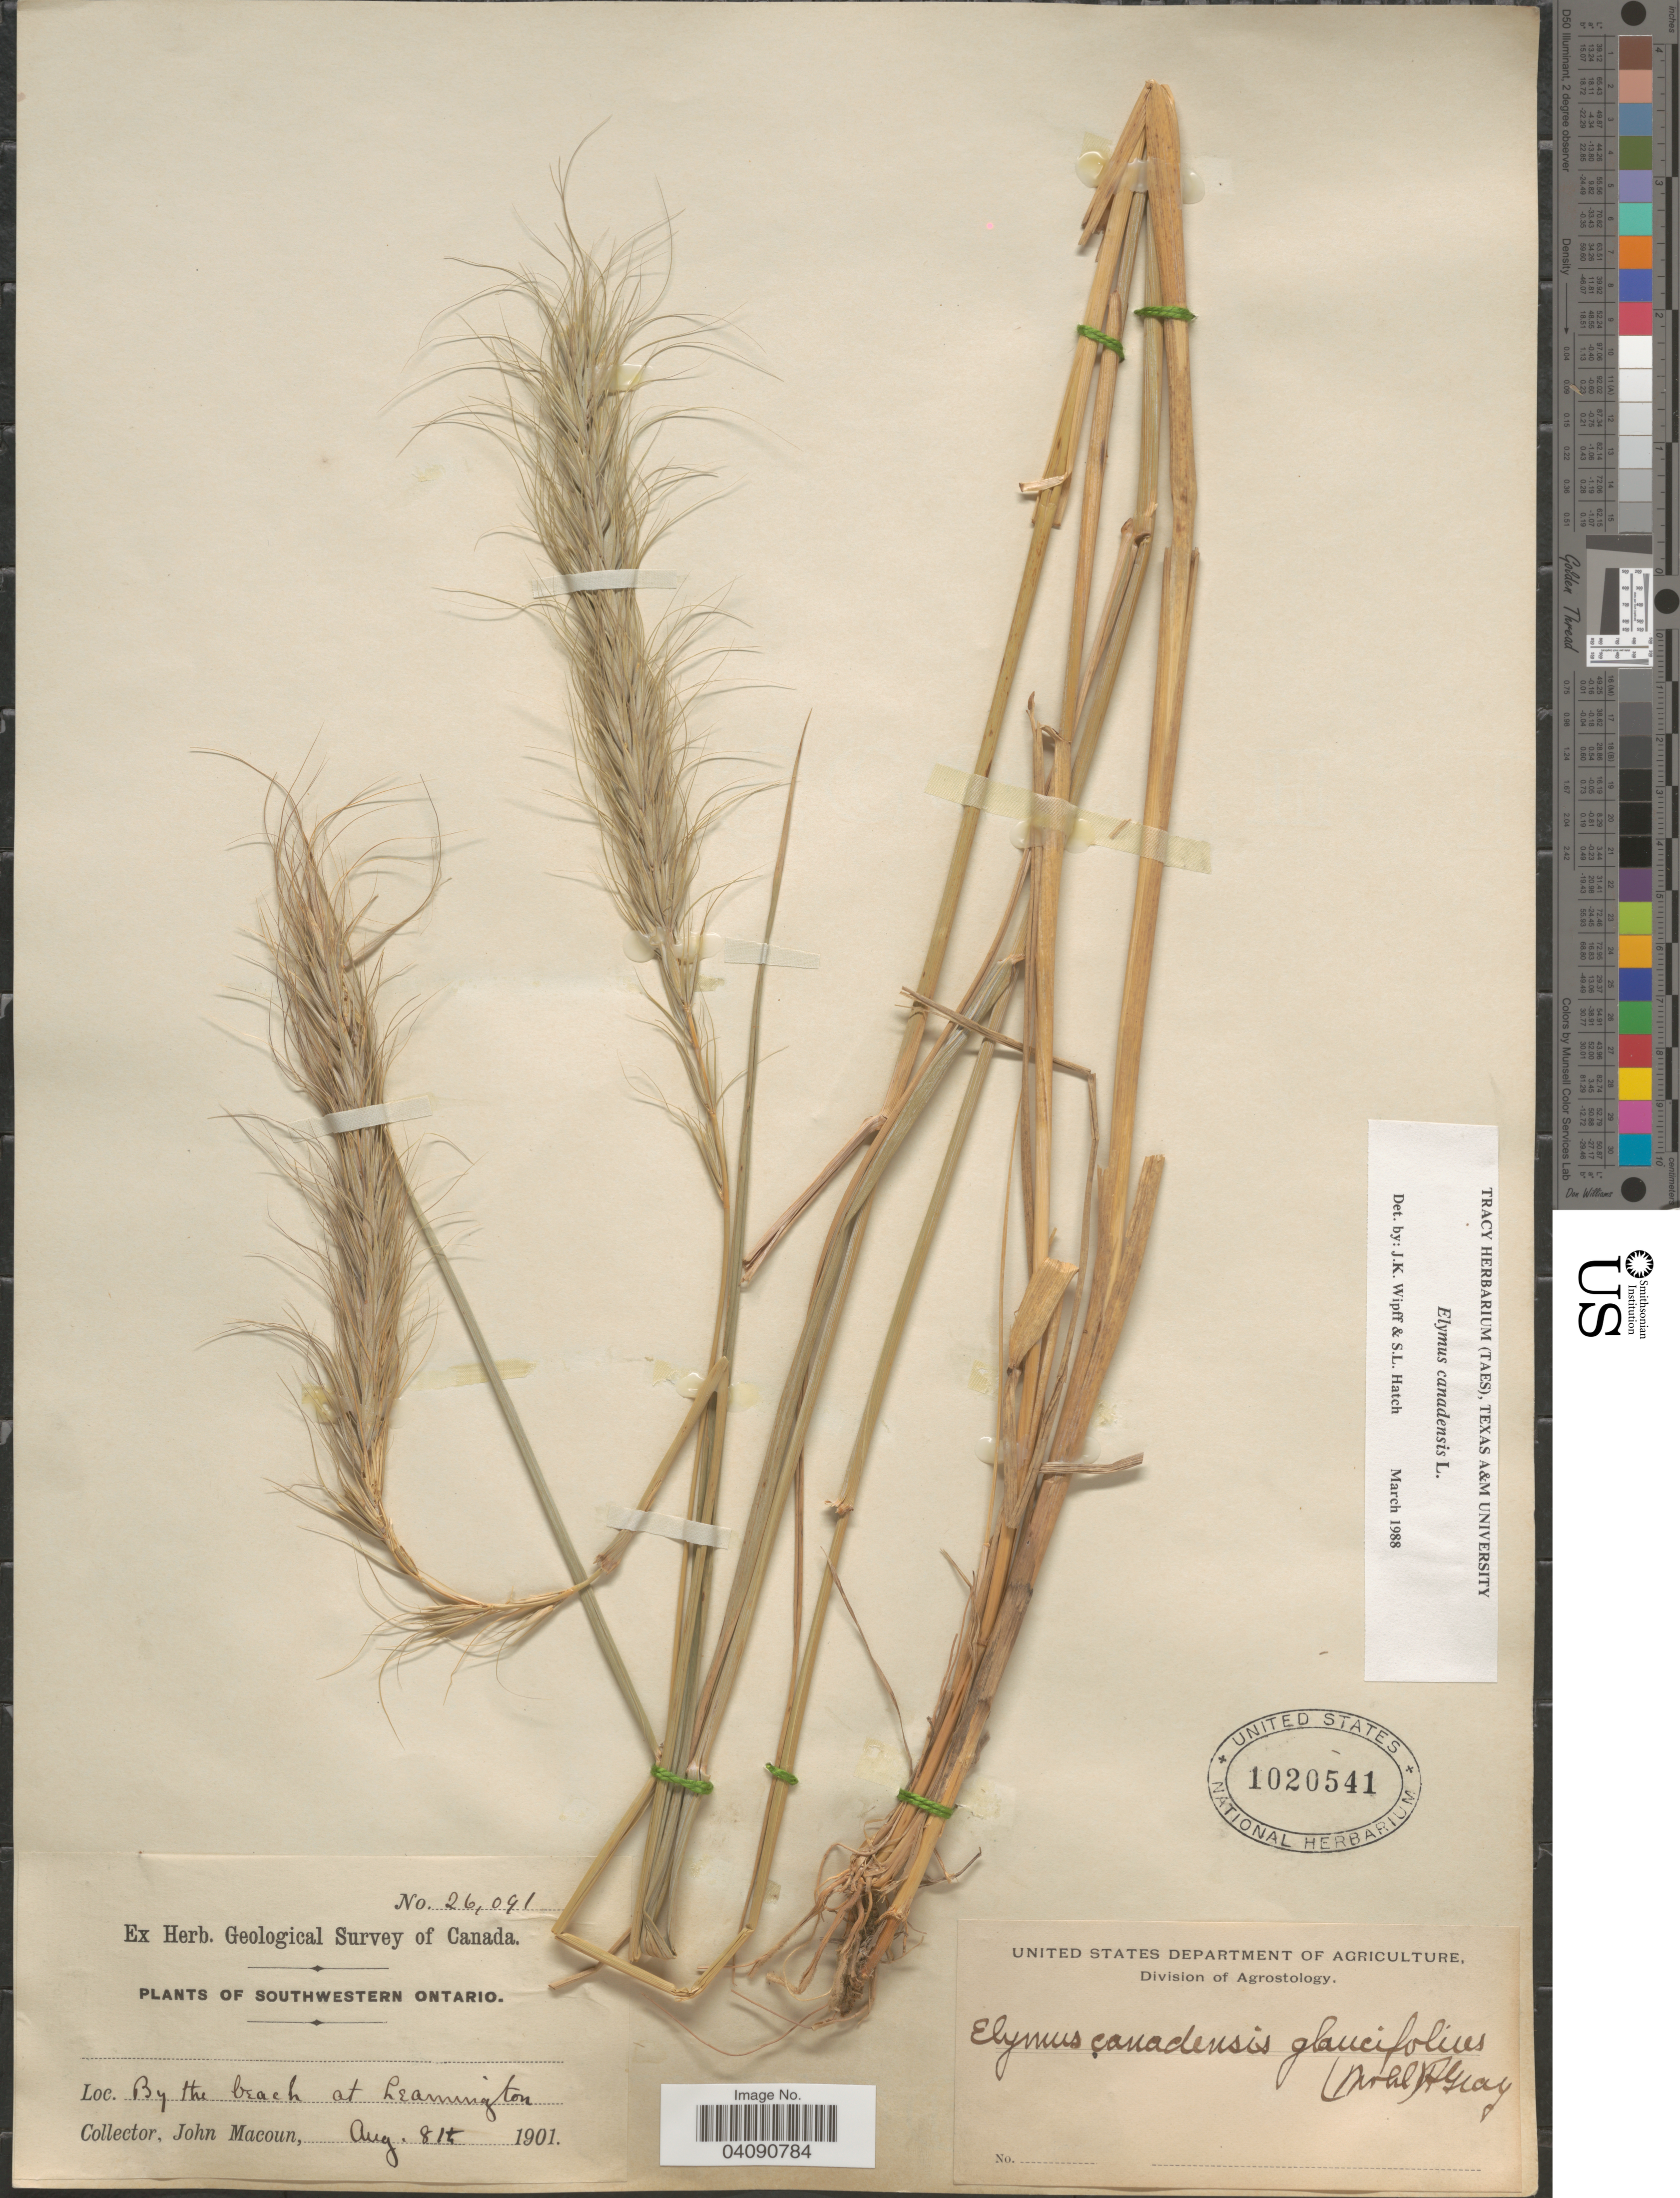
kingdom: Plantae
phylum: Tracheophyta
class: Liliopsida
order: Poales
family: Poaceae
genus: Elymus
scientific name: Elymus canadensis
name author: L.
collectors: J. Macoun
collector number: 26091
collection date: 1901-08-08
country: Canada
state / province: Ontario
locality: Geological Survey of Canada. Southwestern Ontario. By the beach at Leamington.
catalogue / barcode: US 1020541